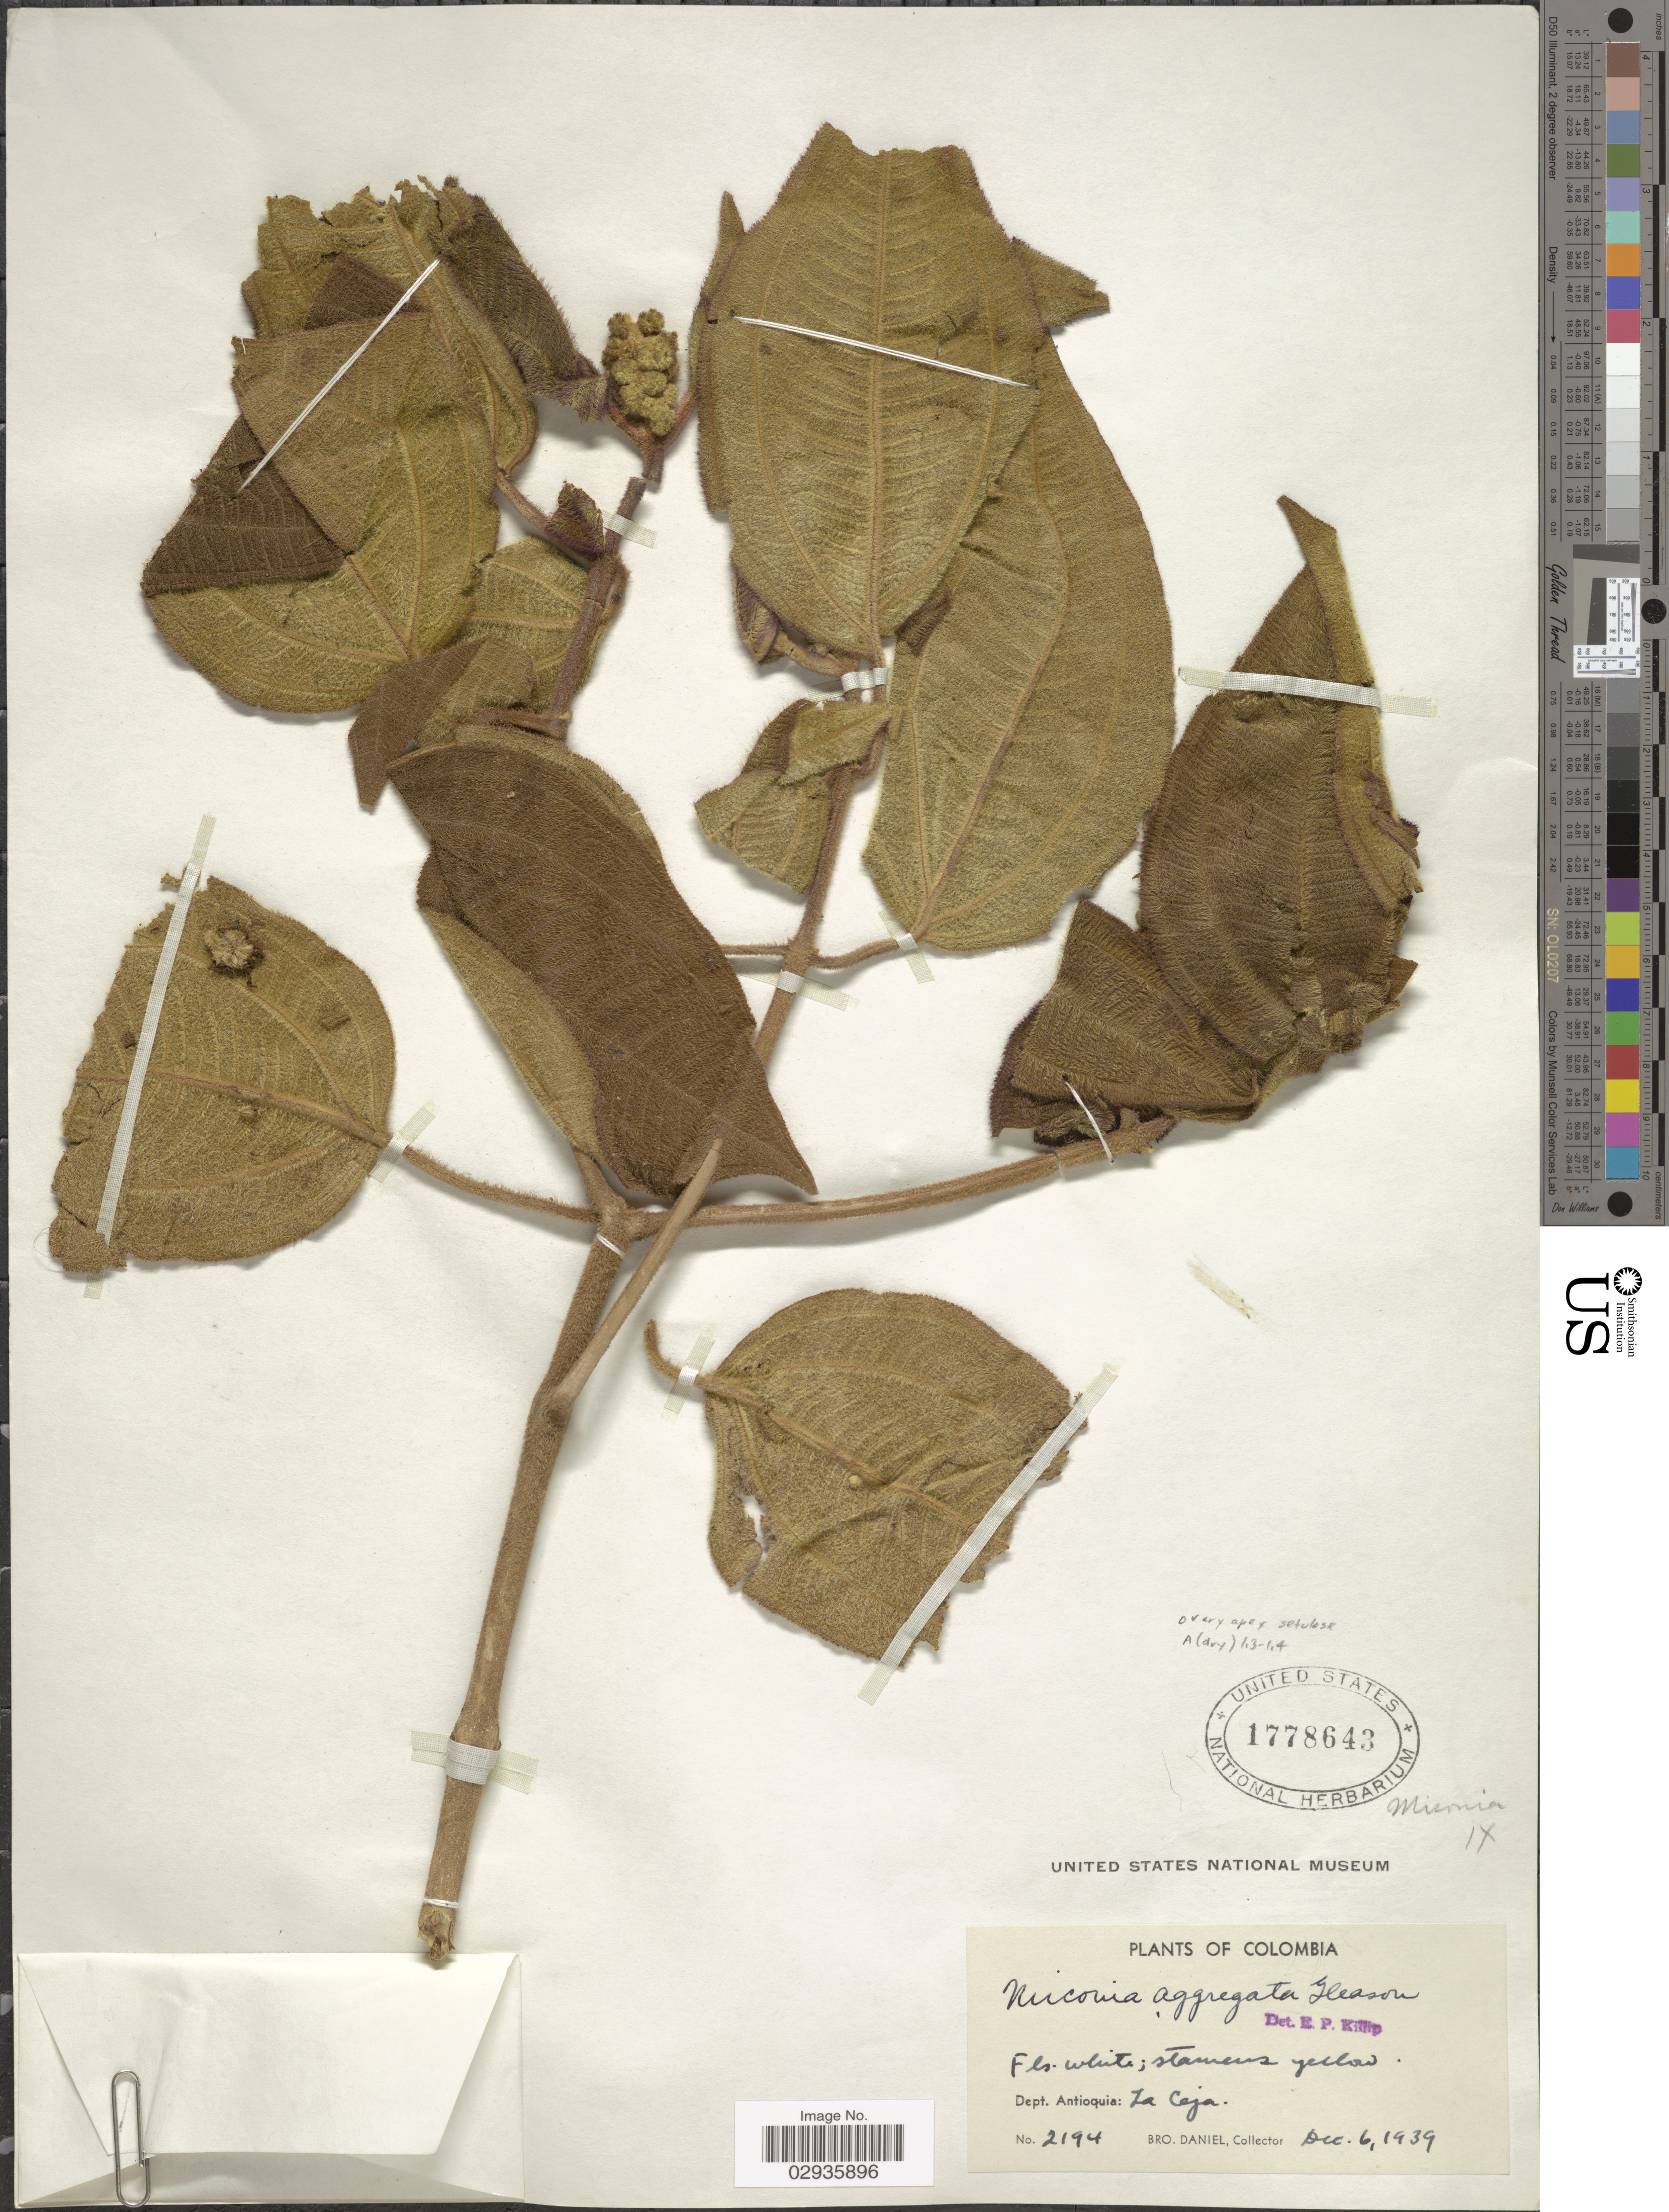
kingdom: Plantae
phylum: Tracheophyta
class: Magnoliopsida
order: Myrtales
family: Melastomataceae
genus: Miconia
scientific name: Miconia aggregata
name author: Gleason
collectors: Bro. Daniel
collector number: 2194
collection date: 1939-12-06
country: Colombia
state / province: Antioquia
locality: Dept. Antioquiá: La Ceja.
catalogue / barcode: US 1778643